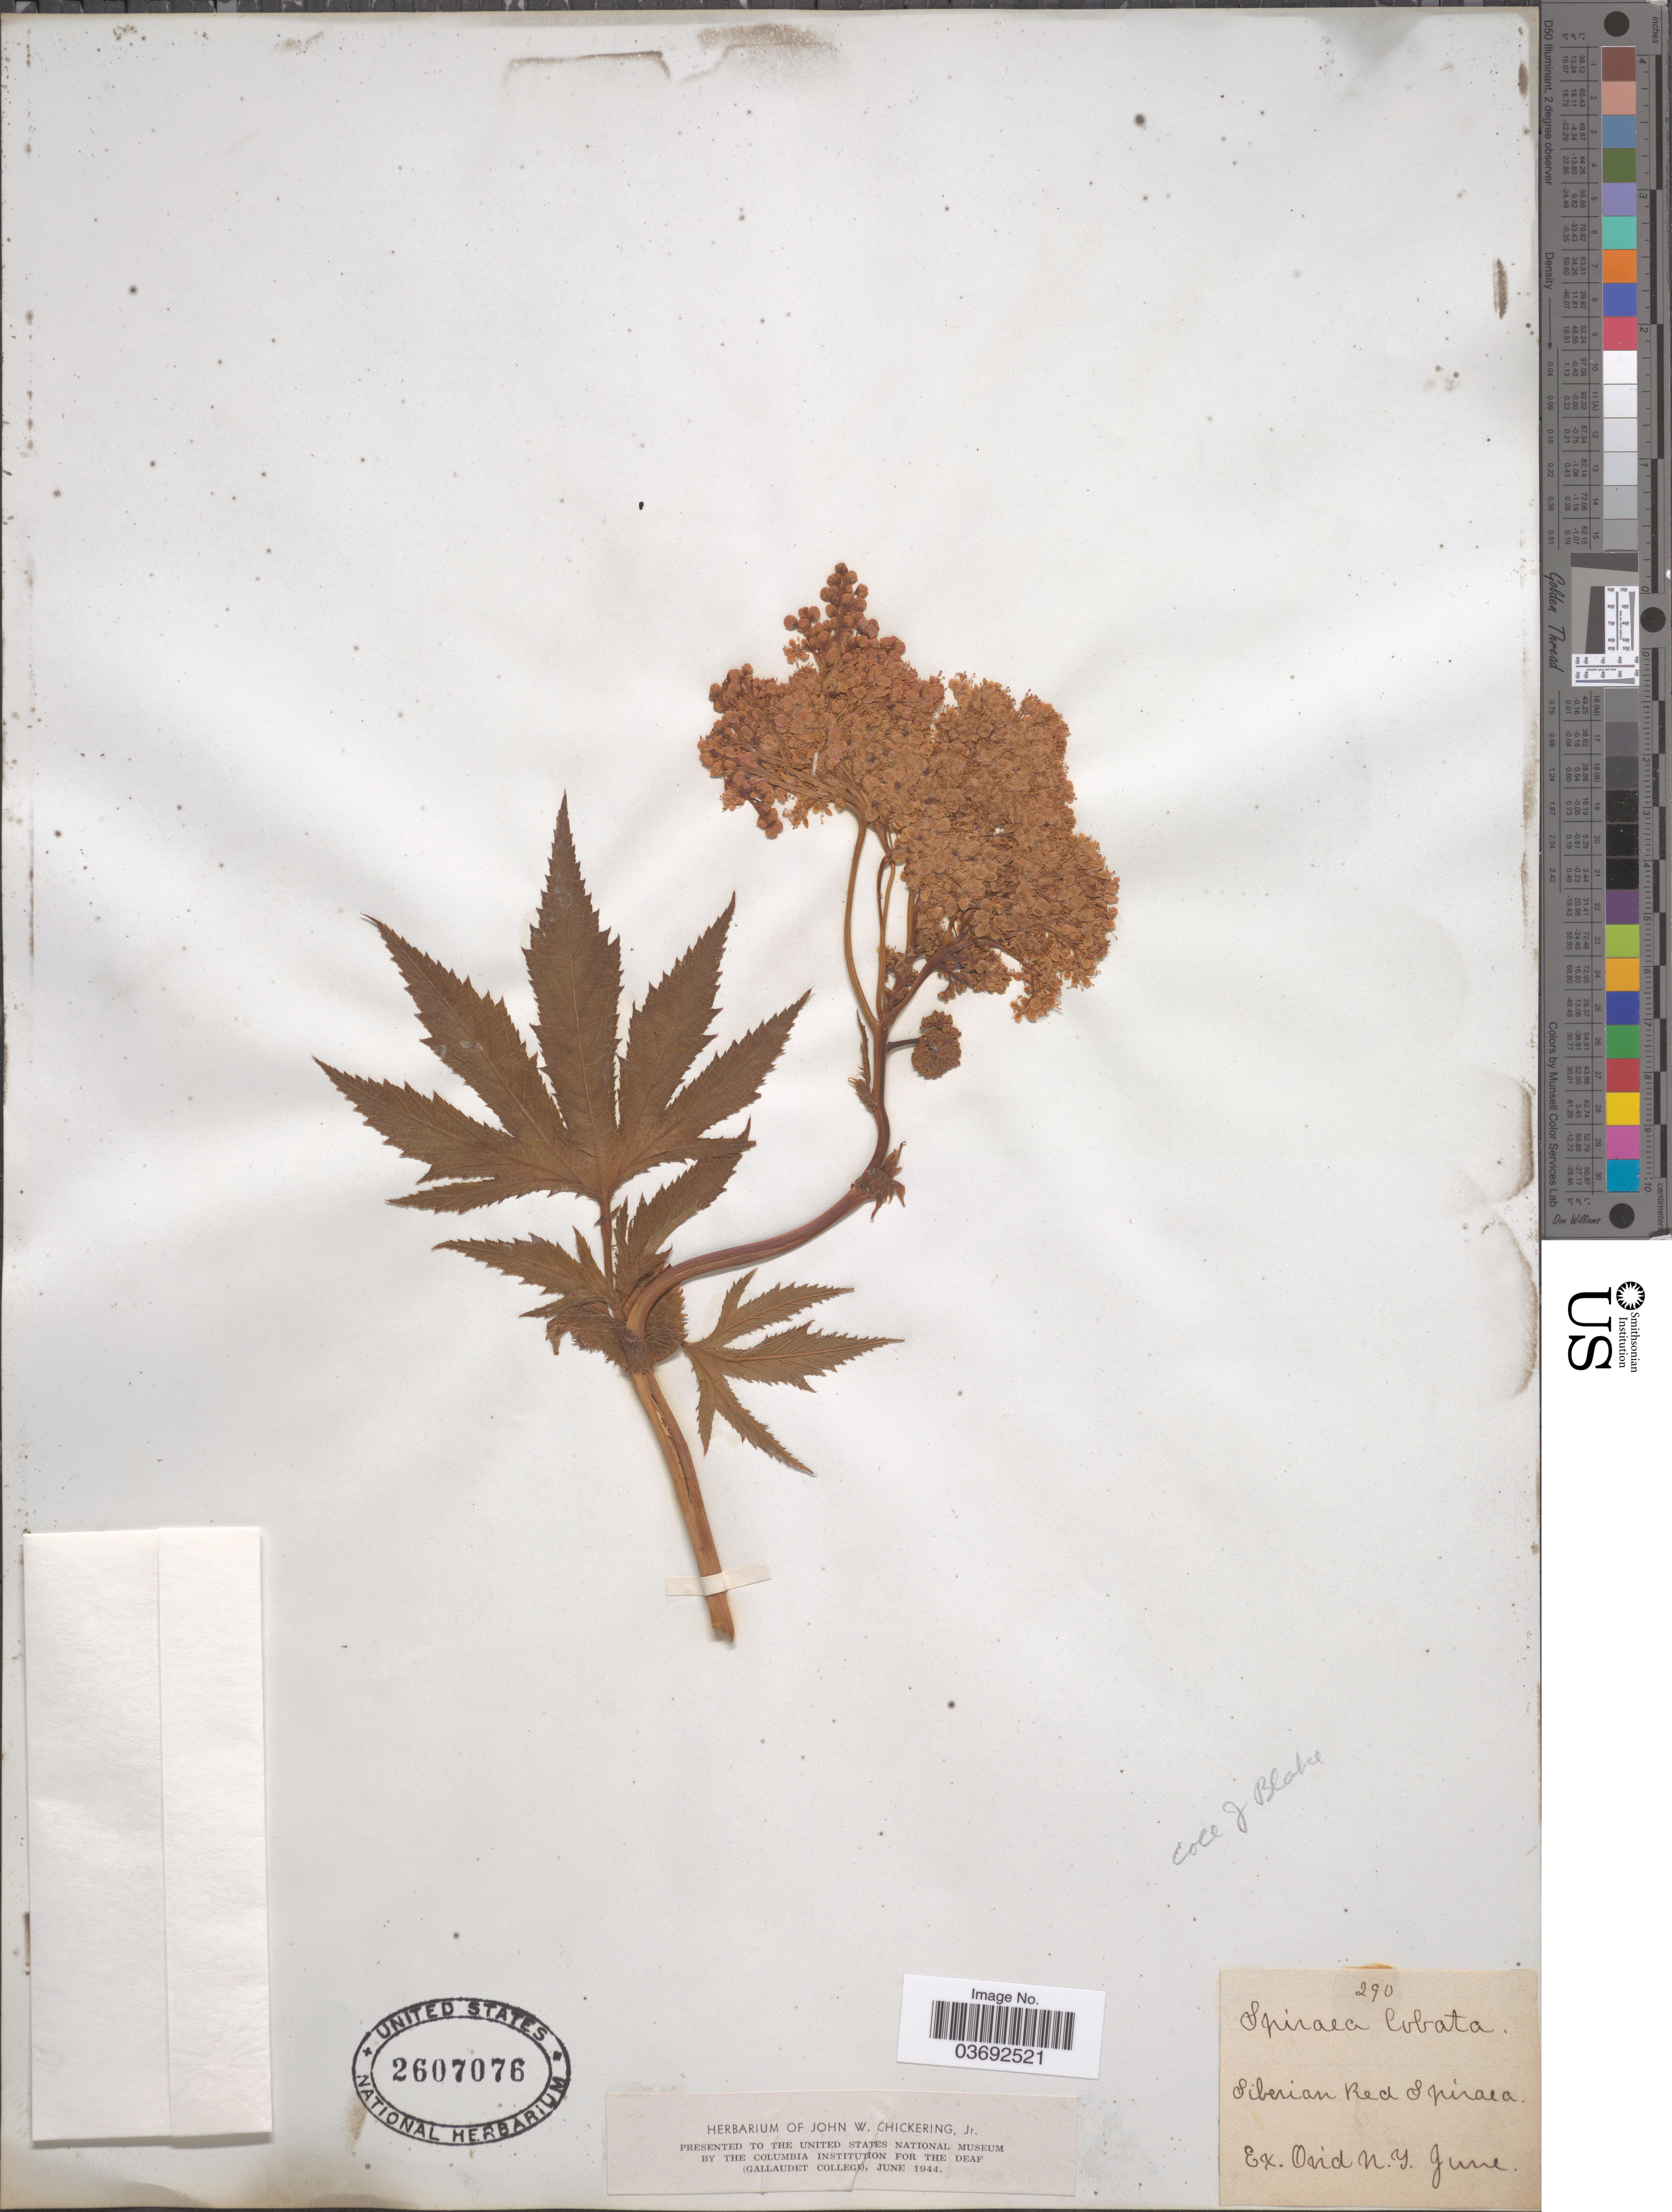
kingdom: Plantae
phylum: Tracheophyta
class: Magnoliopsida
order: Rosales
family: Rosaceae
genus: Spiraea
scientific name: Spiraea lobata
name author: Gronov. ex Jacq.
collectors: J. Blake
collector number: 290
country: United States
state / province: New York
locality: Ovid.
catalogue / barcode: US 2607076